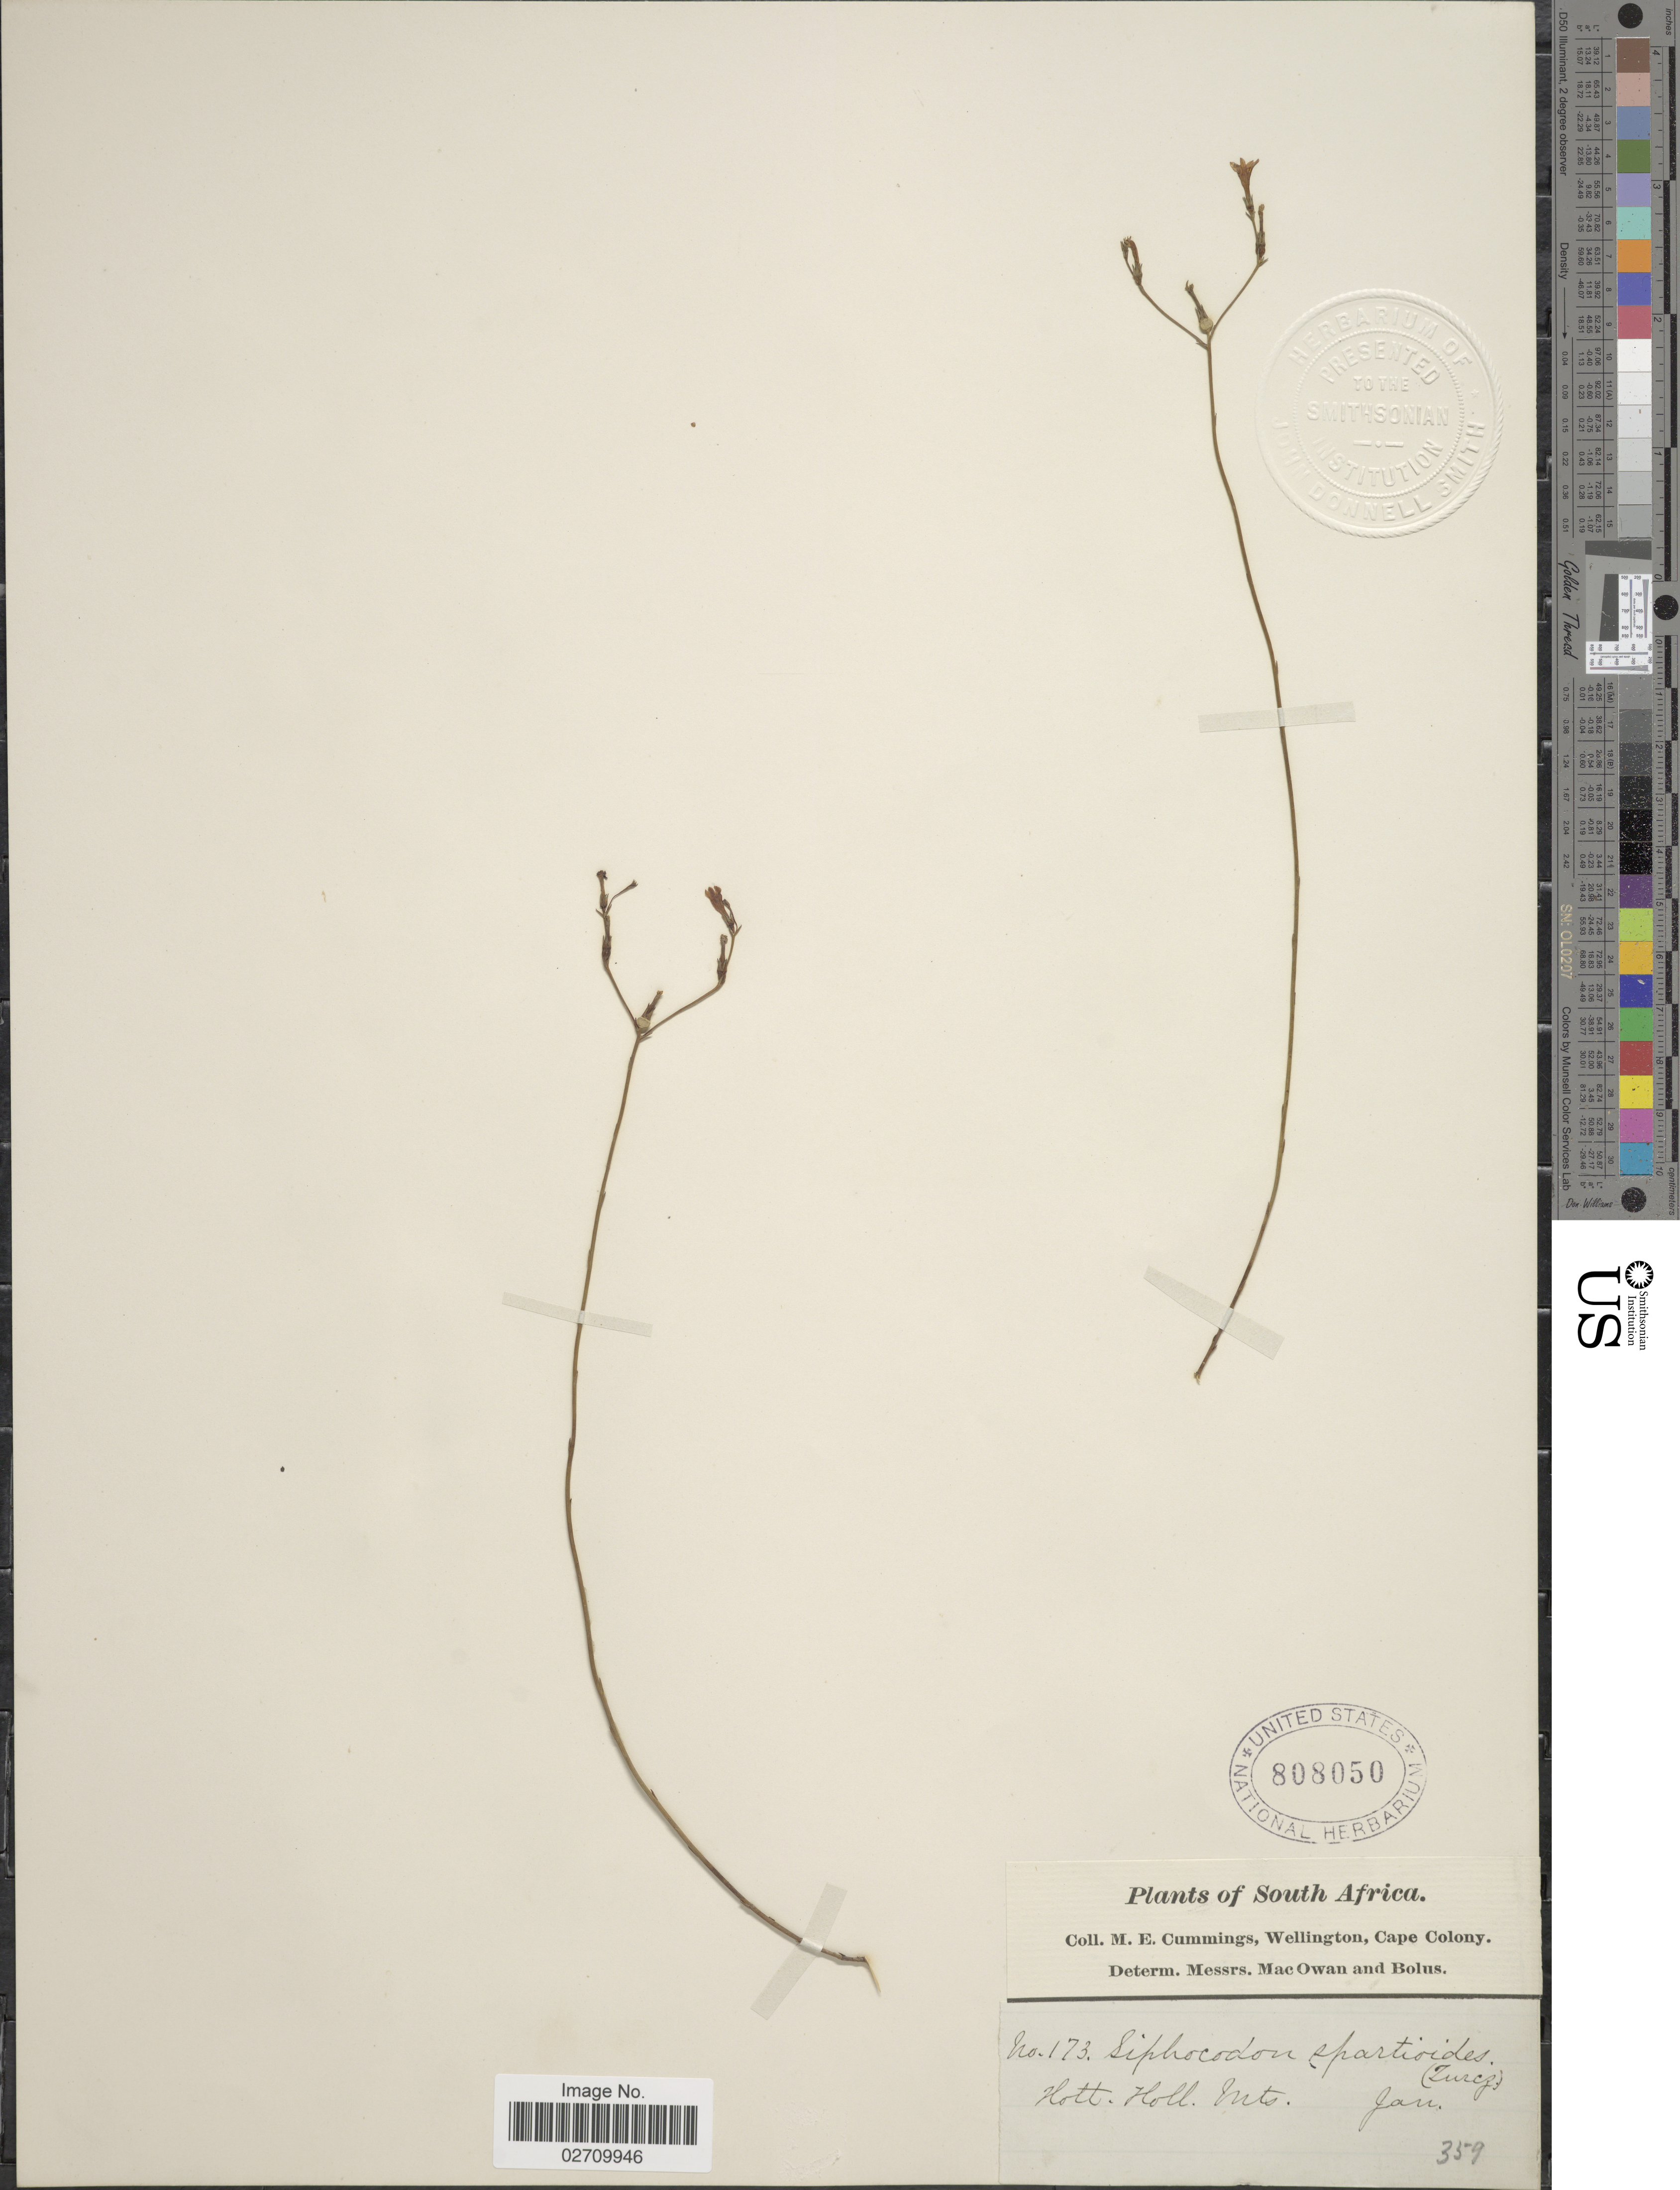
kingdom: Plantae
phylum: Tracheophyta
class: Magnoliopsida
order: Asterales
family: Campanulaceae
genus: Siphocodon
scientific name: Siphocodon spartioides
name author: Turcz.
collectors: M. E. Cummings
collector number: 173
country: South Africa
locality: Hott. Holl. Mts.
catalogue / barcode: US 808050